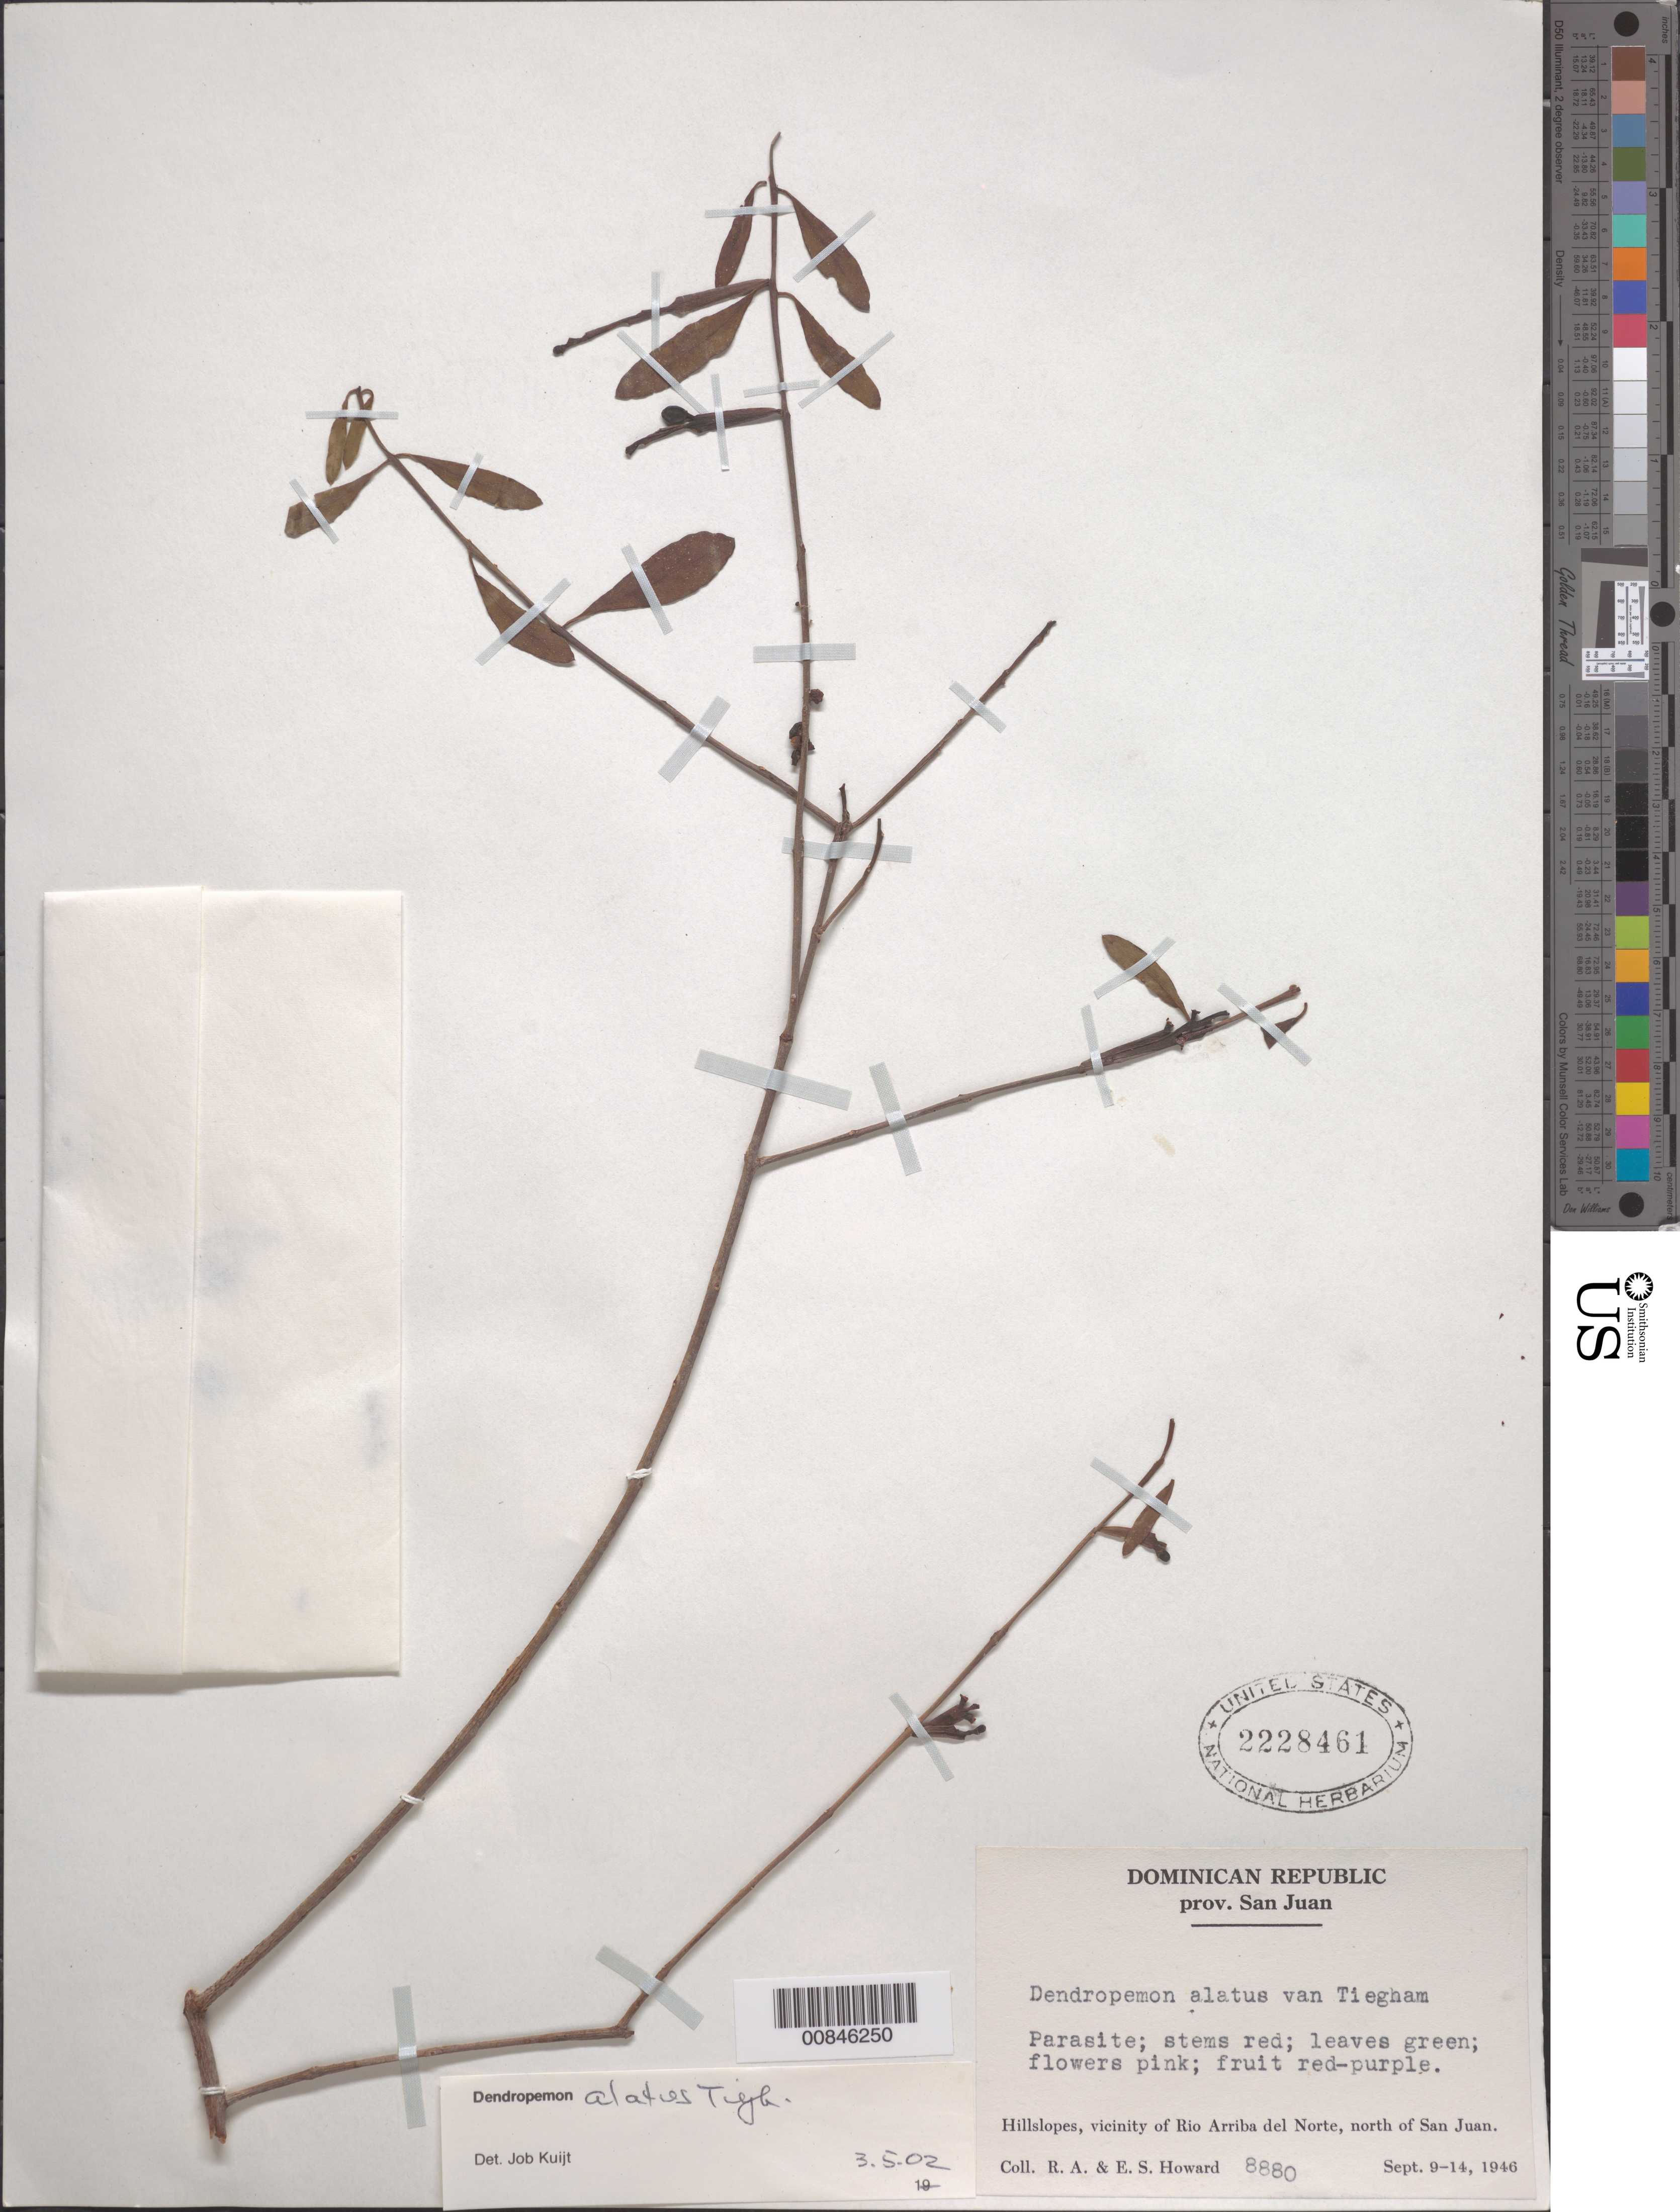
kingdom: Plantae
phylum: Tracheophyta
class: Magnoliopsida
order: Santalales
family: Loranthaceae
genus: Dendropemon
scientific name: Dendropemon alatus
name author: Tiegh.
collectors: R. A. Howard & E. S. Howard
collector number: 8880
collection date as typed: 09 Sep 1946 to 14 Sep 1946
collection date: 1946-09-09/1946-09-14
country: Dominican Republic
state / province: San Juan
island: Hispaniola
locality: Hillslopes, vicinity of Río Arriba del Norte, north of San Juan.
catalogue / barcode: US 2228461